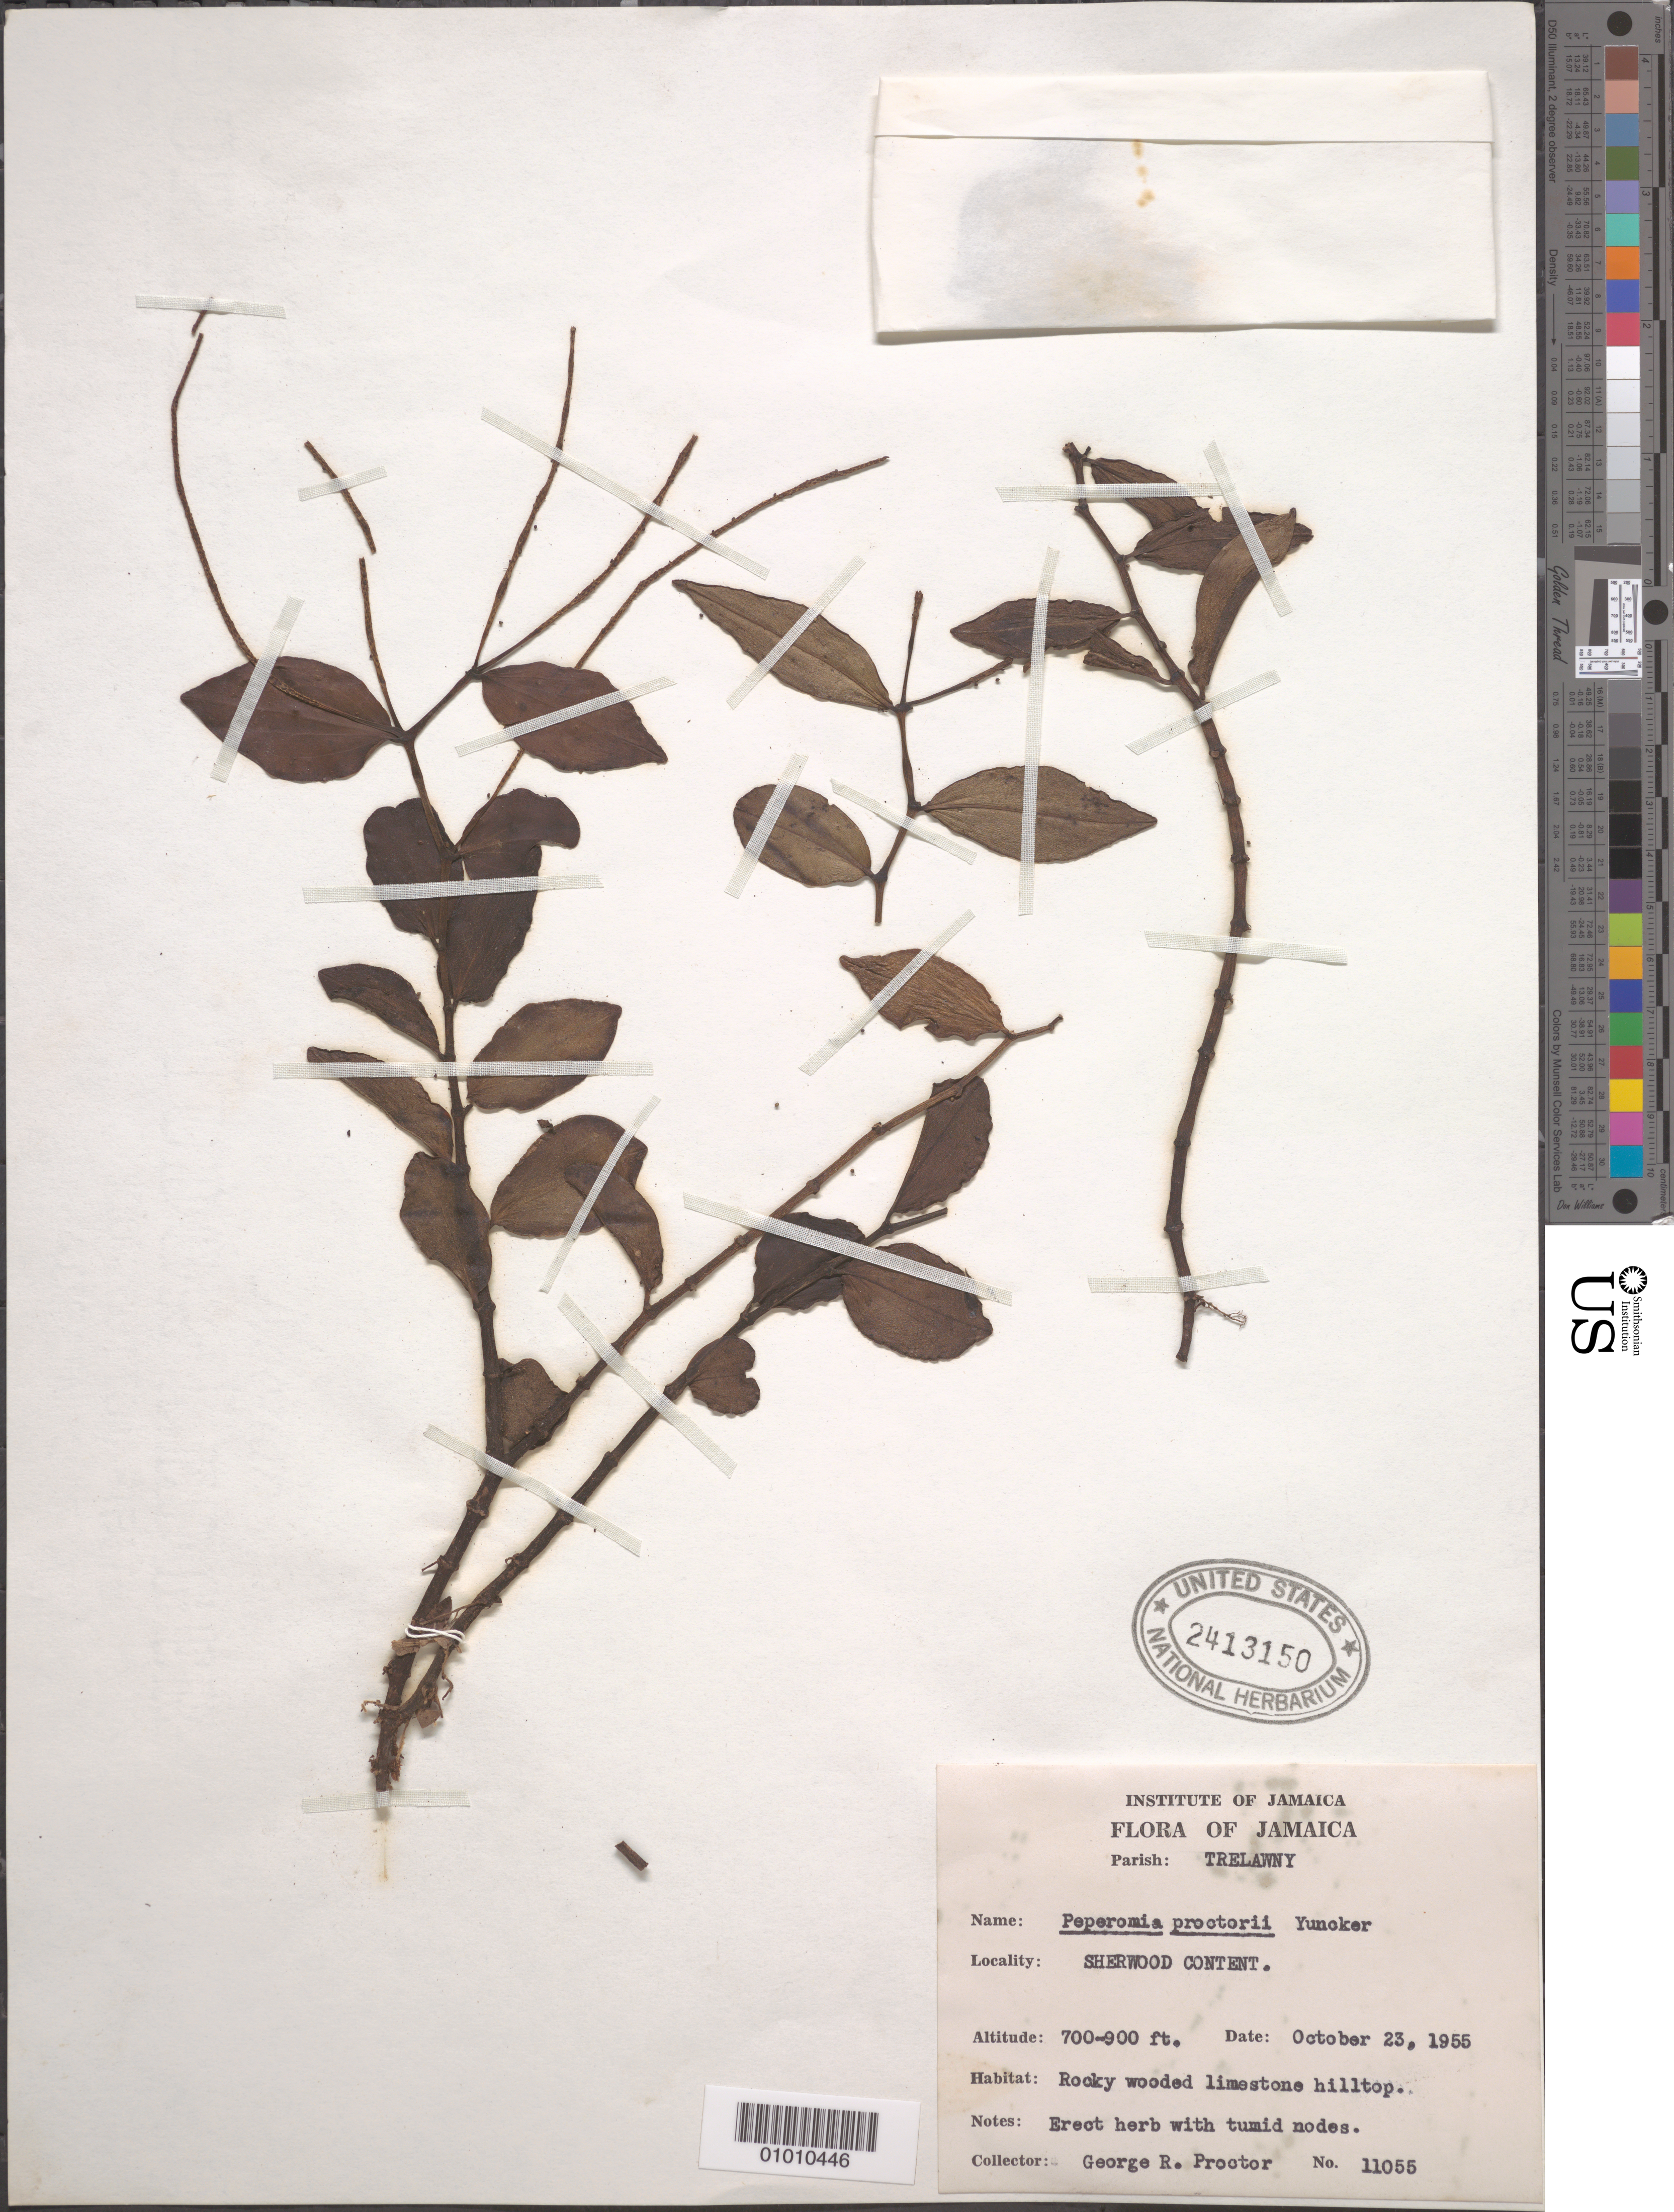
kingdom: Plantae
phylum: Tracheophyta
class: Magnoliopsida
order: Piperales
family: Piperaceae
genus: Peperomia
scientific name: Peperomia proctorii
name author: Yunck.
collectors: G. R. Proctor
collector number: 11055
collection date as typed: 23 Oct 1955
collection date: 1955-10-23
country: Jamaica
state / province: Trelawny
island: Jamaica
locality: Rocky wood limestone hilltop. Sherwood content.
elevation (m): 213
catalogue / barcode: US 2413150